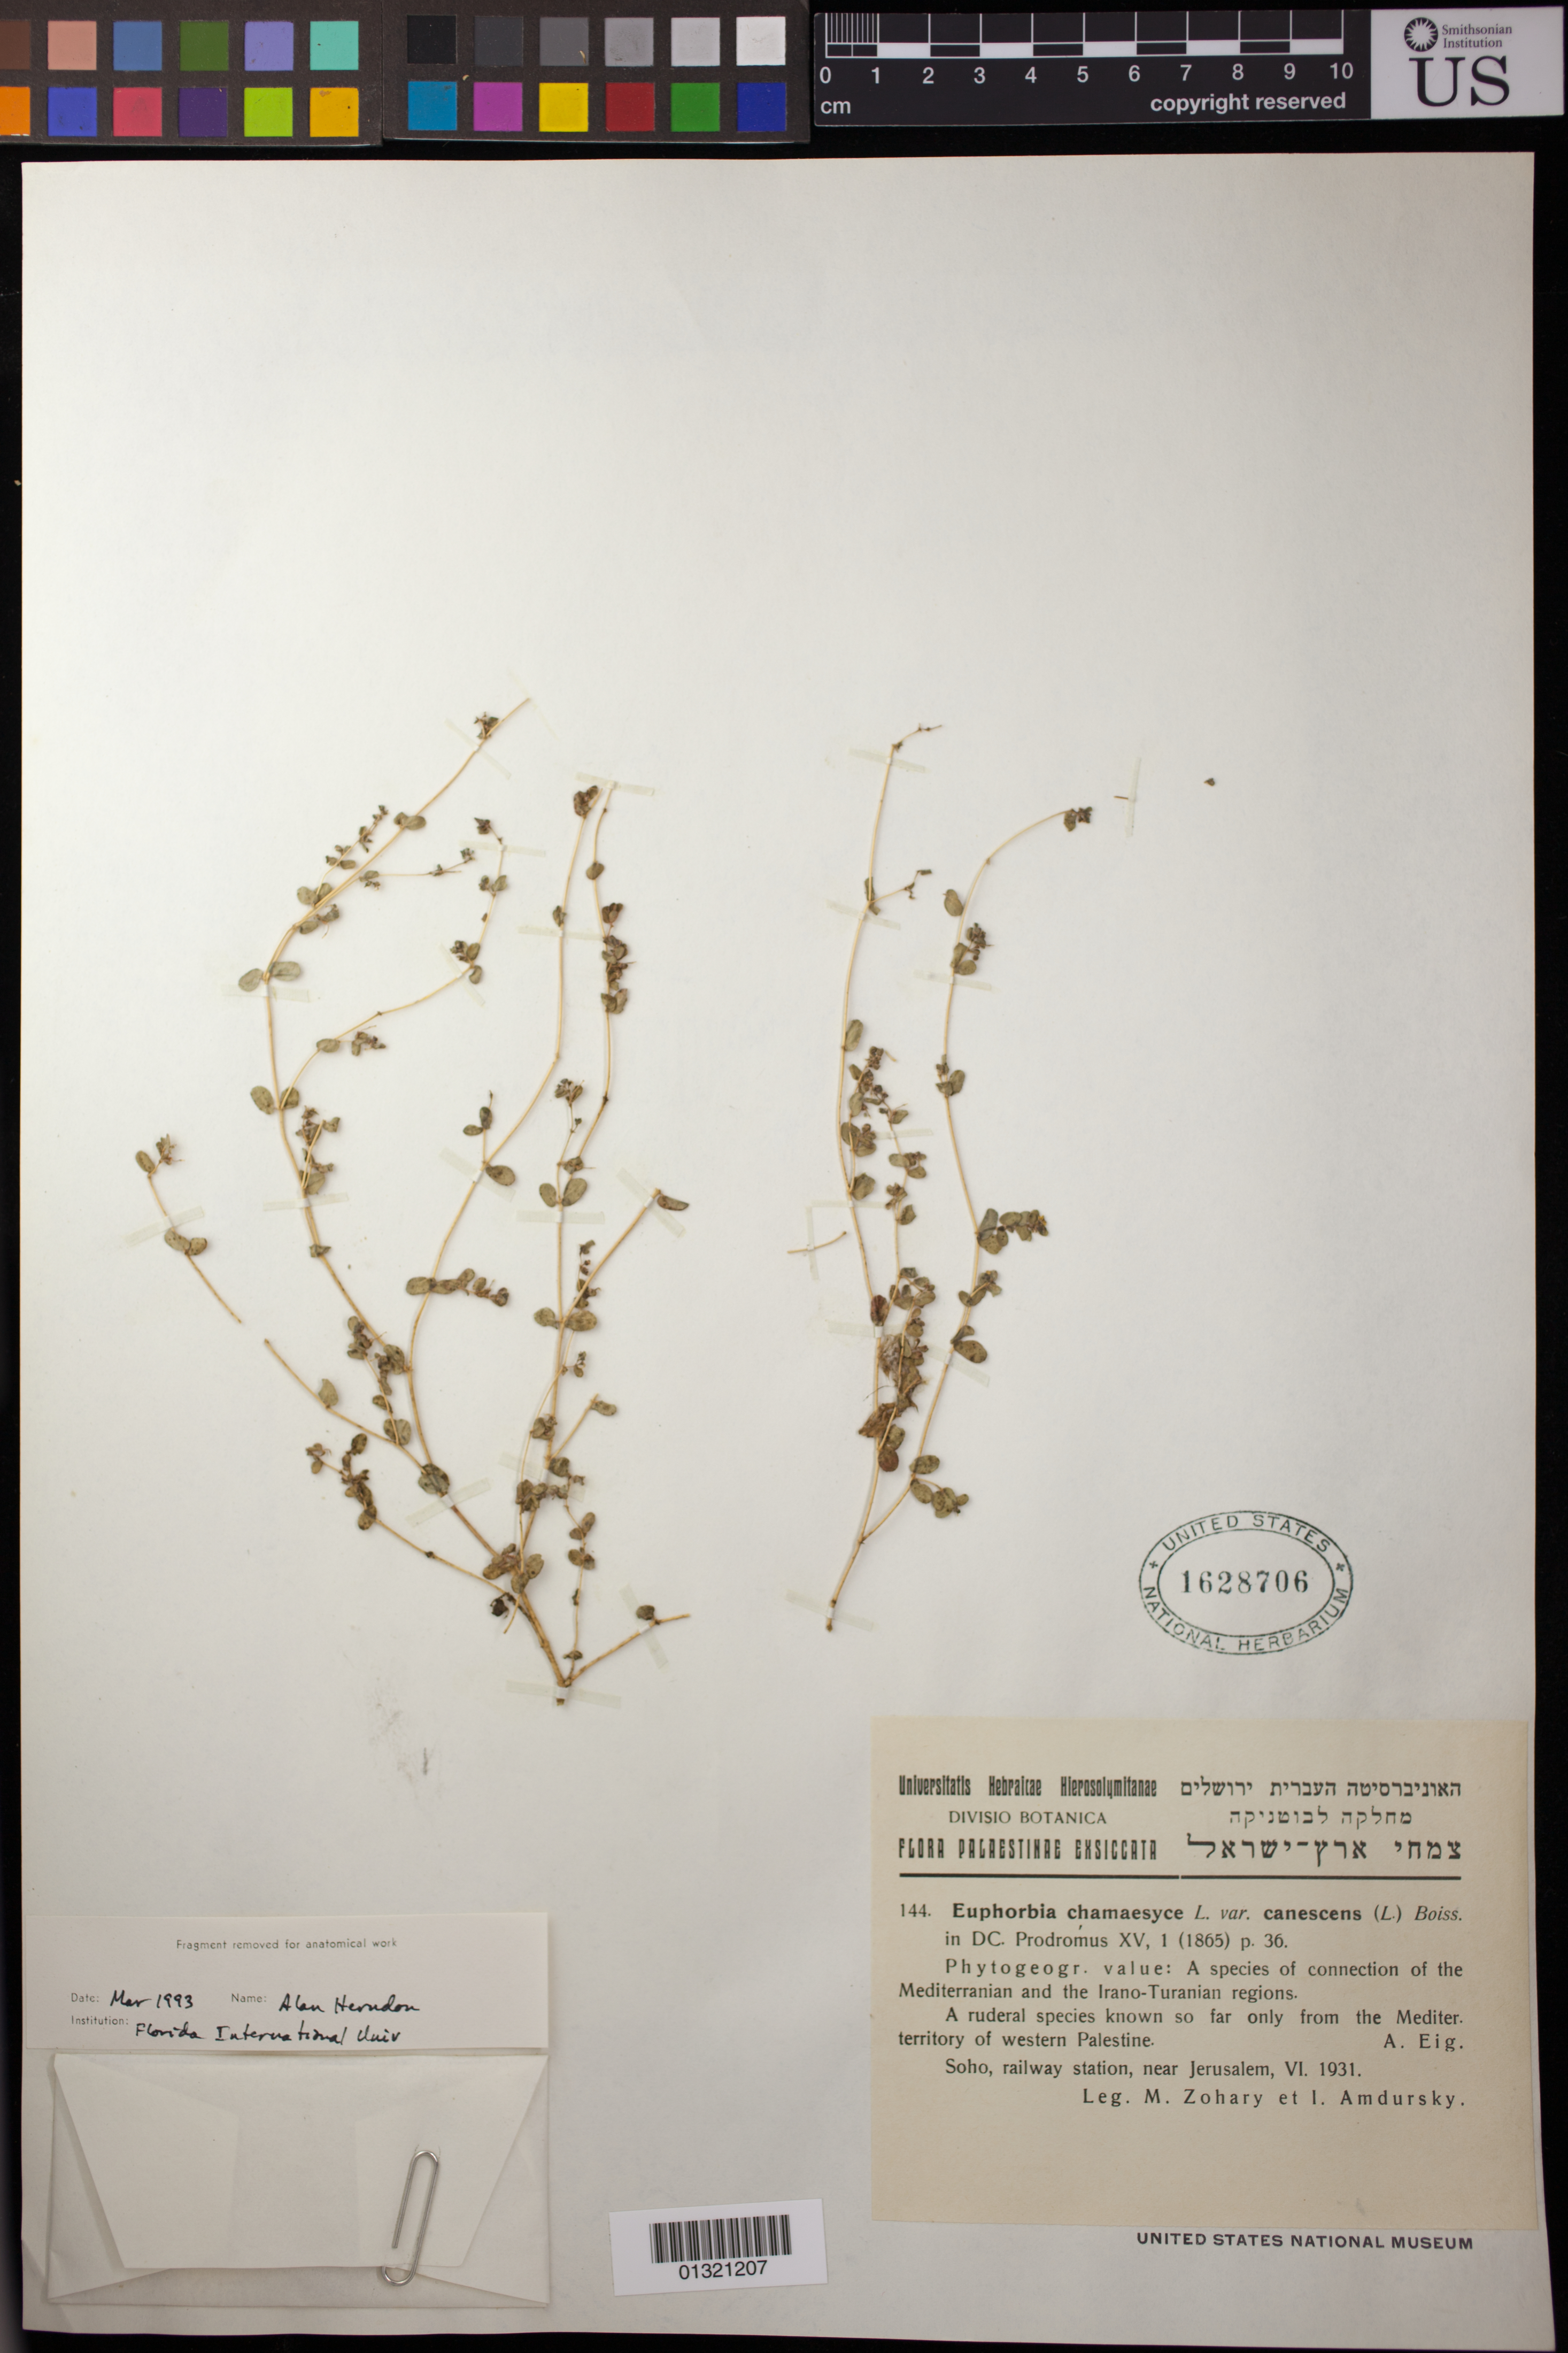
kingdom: Plantae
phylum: Tracheophyta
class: Magnoliopsida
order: Malpighiales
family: Euphorbiaceae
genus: Euphorbia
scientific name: Euphorbia chamaesyce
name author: L.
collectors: M. Zohary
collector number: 144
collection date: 1931-06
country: Israel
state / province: Jerusalem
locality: Soho, railway station, near Jerusalem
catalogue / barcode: US 1628706